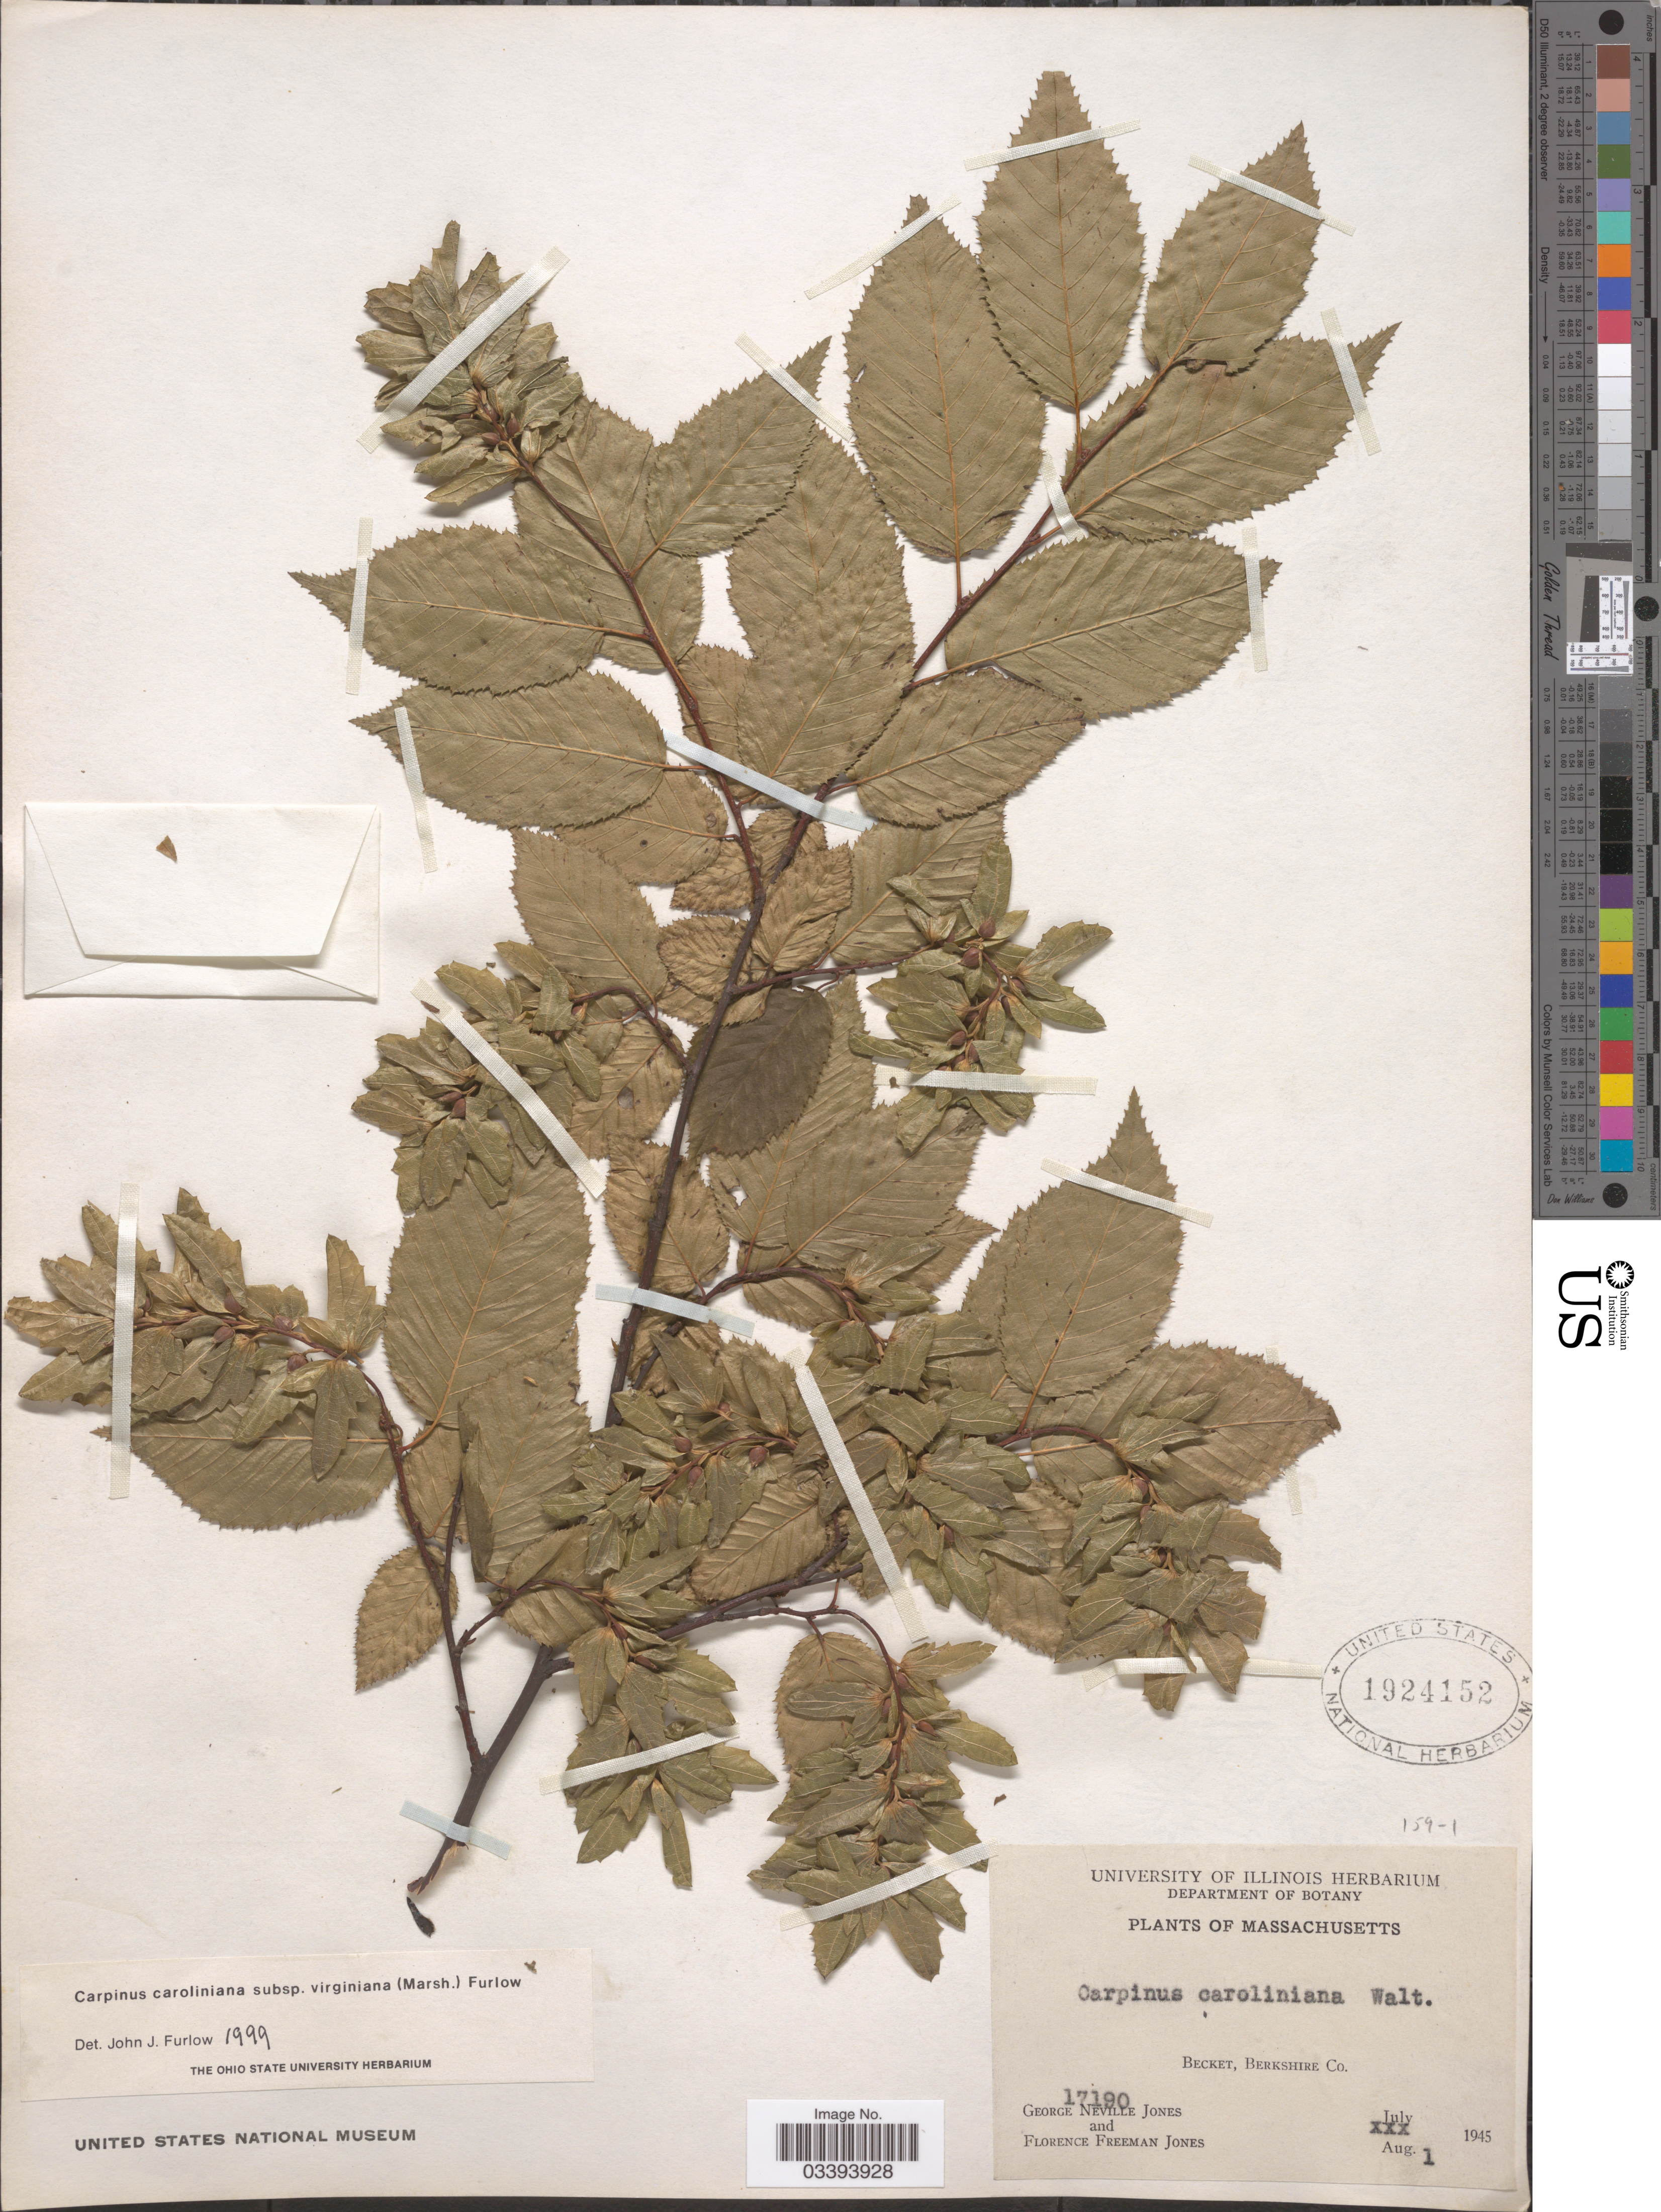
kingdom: Plantae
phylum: Tracheophyta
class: Magnoliopsida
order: Fagales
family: Betulaceae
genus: Carpinus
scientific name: Carpinus caroliniana subsp. virginiana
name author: (Marshall) Furlow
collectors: G. N. Jones & F. F. Jones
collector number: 17190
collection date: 1945-08-01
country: United States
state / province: Massachusetts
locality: Becket, Berkshire Co.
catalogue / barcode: US 1924152